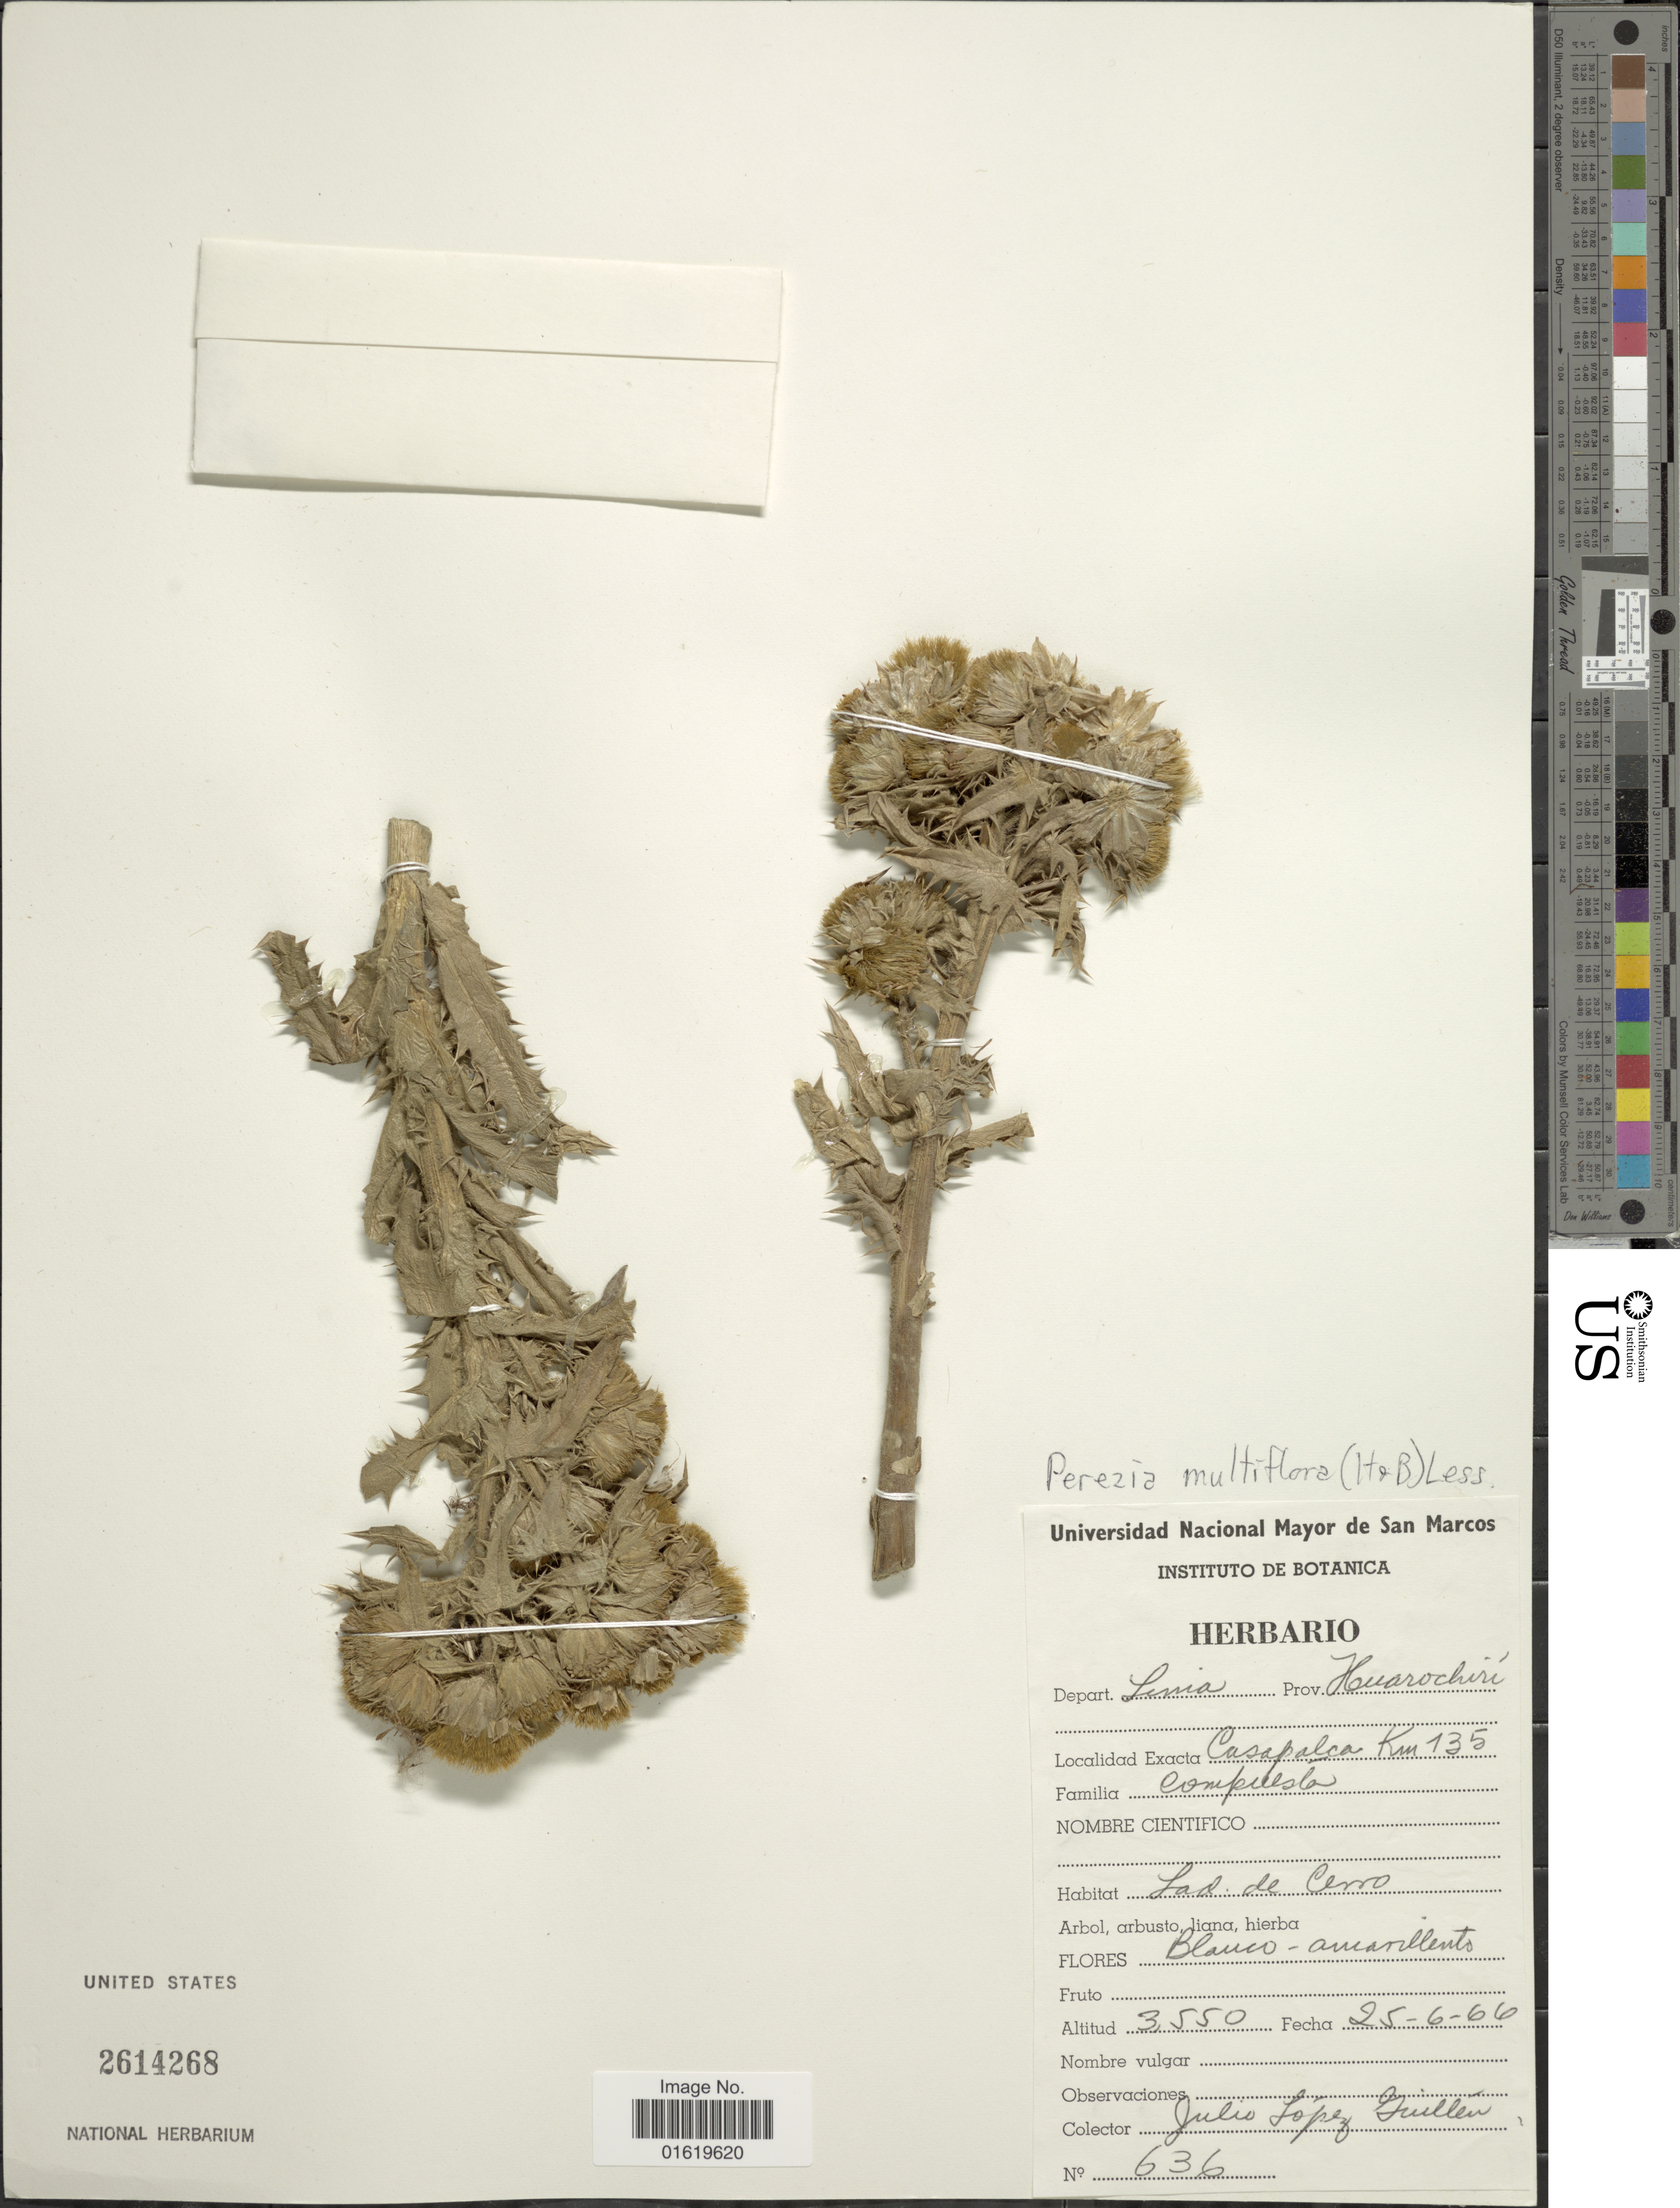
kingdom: Plantae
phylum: Tracheophyta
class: Magnoliopsida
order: Asterales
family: Asteraceae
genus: Perezia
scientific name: Perezia multiflora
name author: Less.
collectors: J. López Guillén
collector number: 636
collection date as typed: Transcribed d/m/y: 25/6/66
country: Peru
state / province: Lima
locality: Depart. Lima. Prov. Huarochirí. Casapalca Km 135.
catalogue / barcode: US 2614268